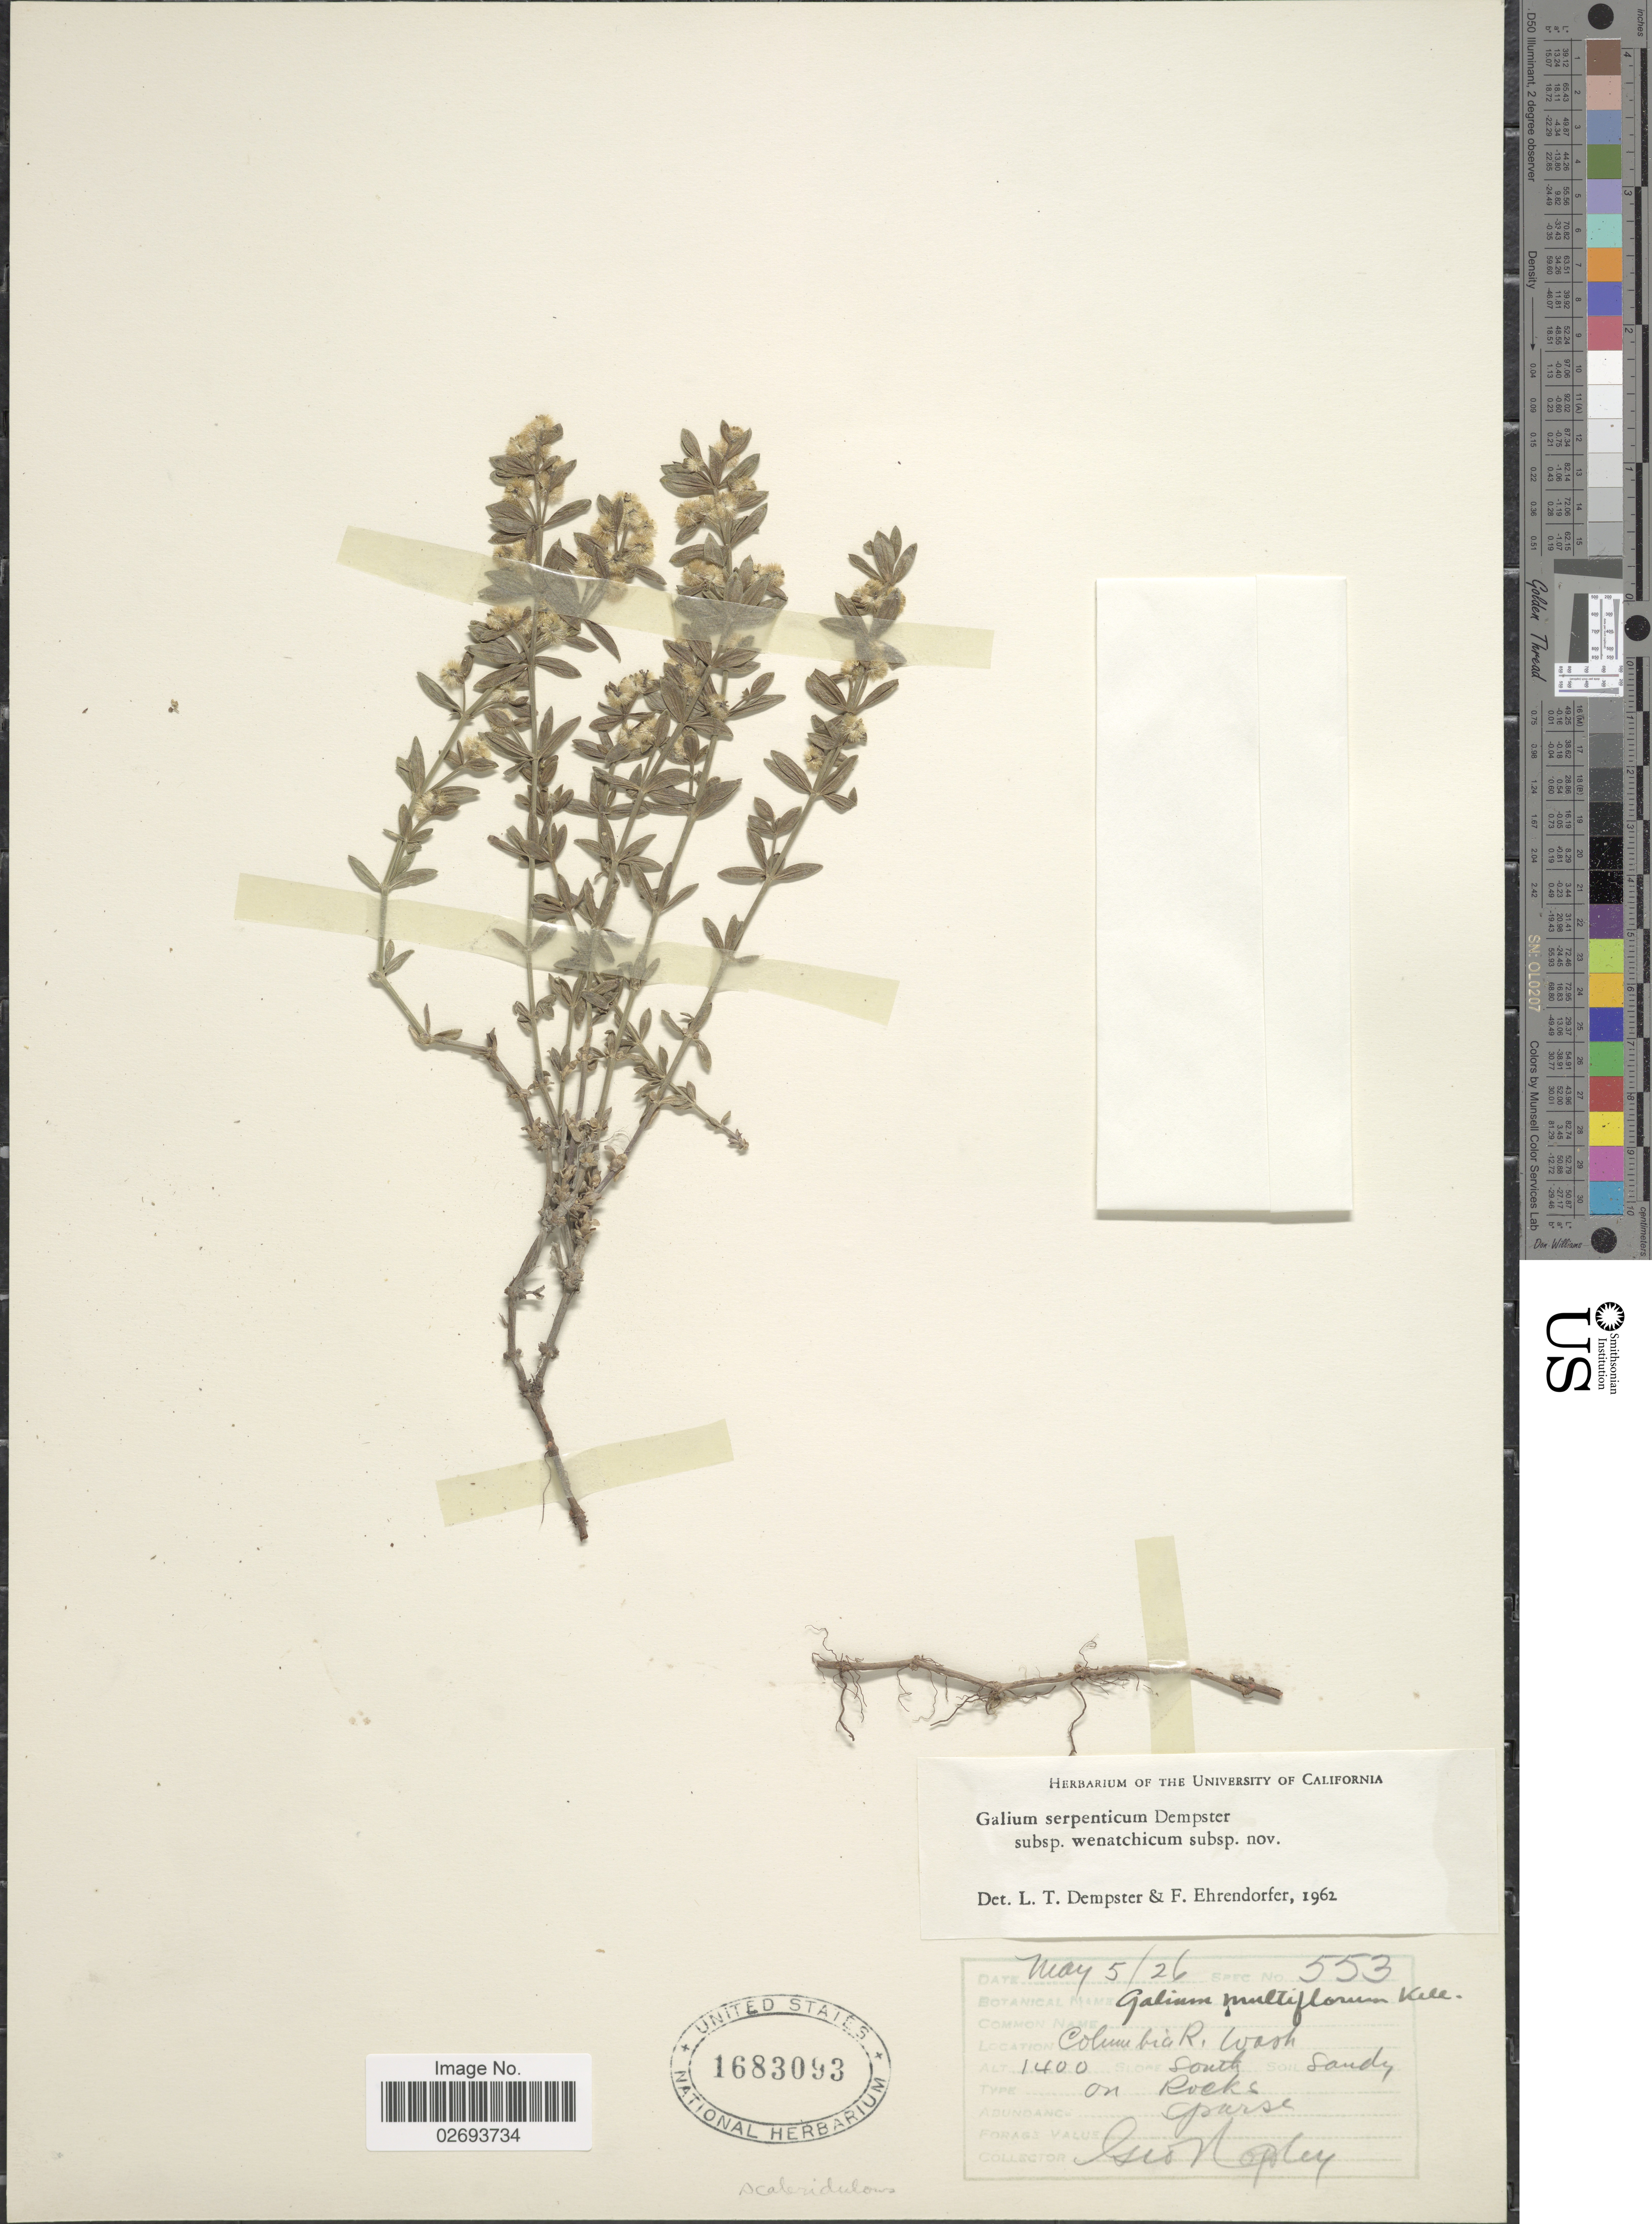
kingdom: Plantae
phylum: Tracheophyta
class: Magnoliopsida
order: Gentianales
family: Rubiaceae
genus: Galium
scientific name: Galium serpenticum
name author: Dempster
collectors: G. Copley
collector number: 553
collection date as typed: Transcribed d/m/y: 5/5/26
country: United States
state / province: Washington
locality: Columbia River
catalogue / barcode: US 1683093